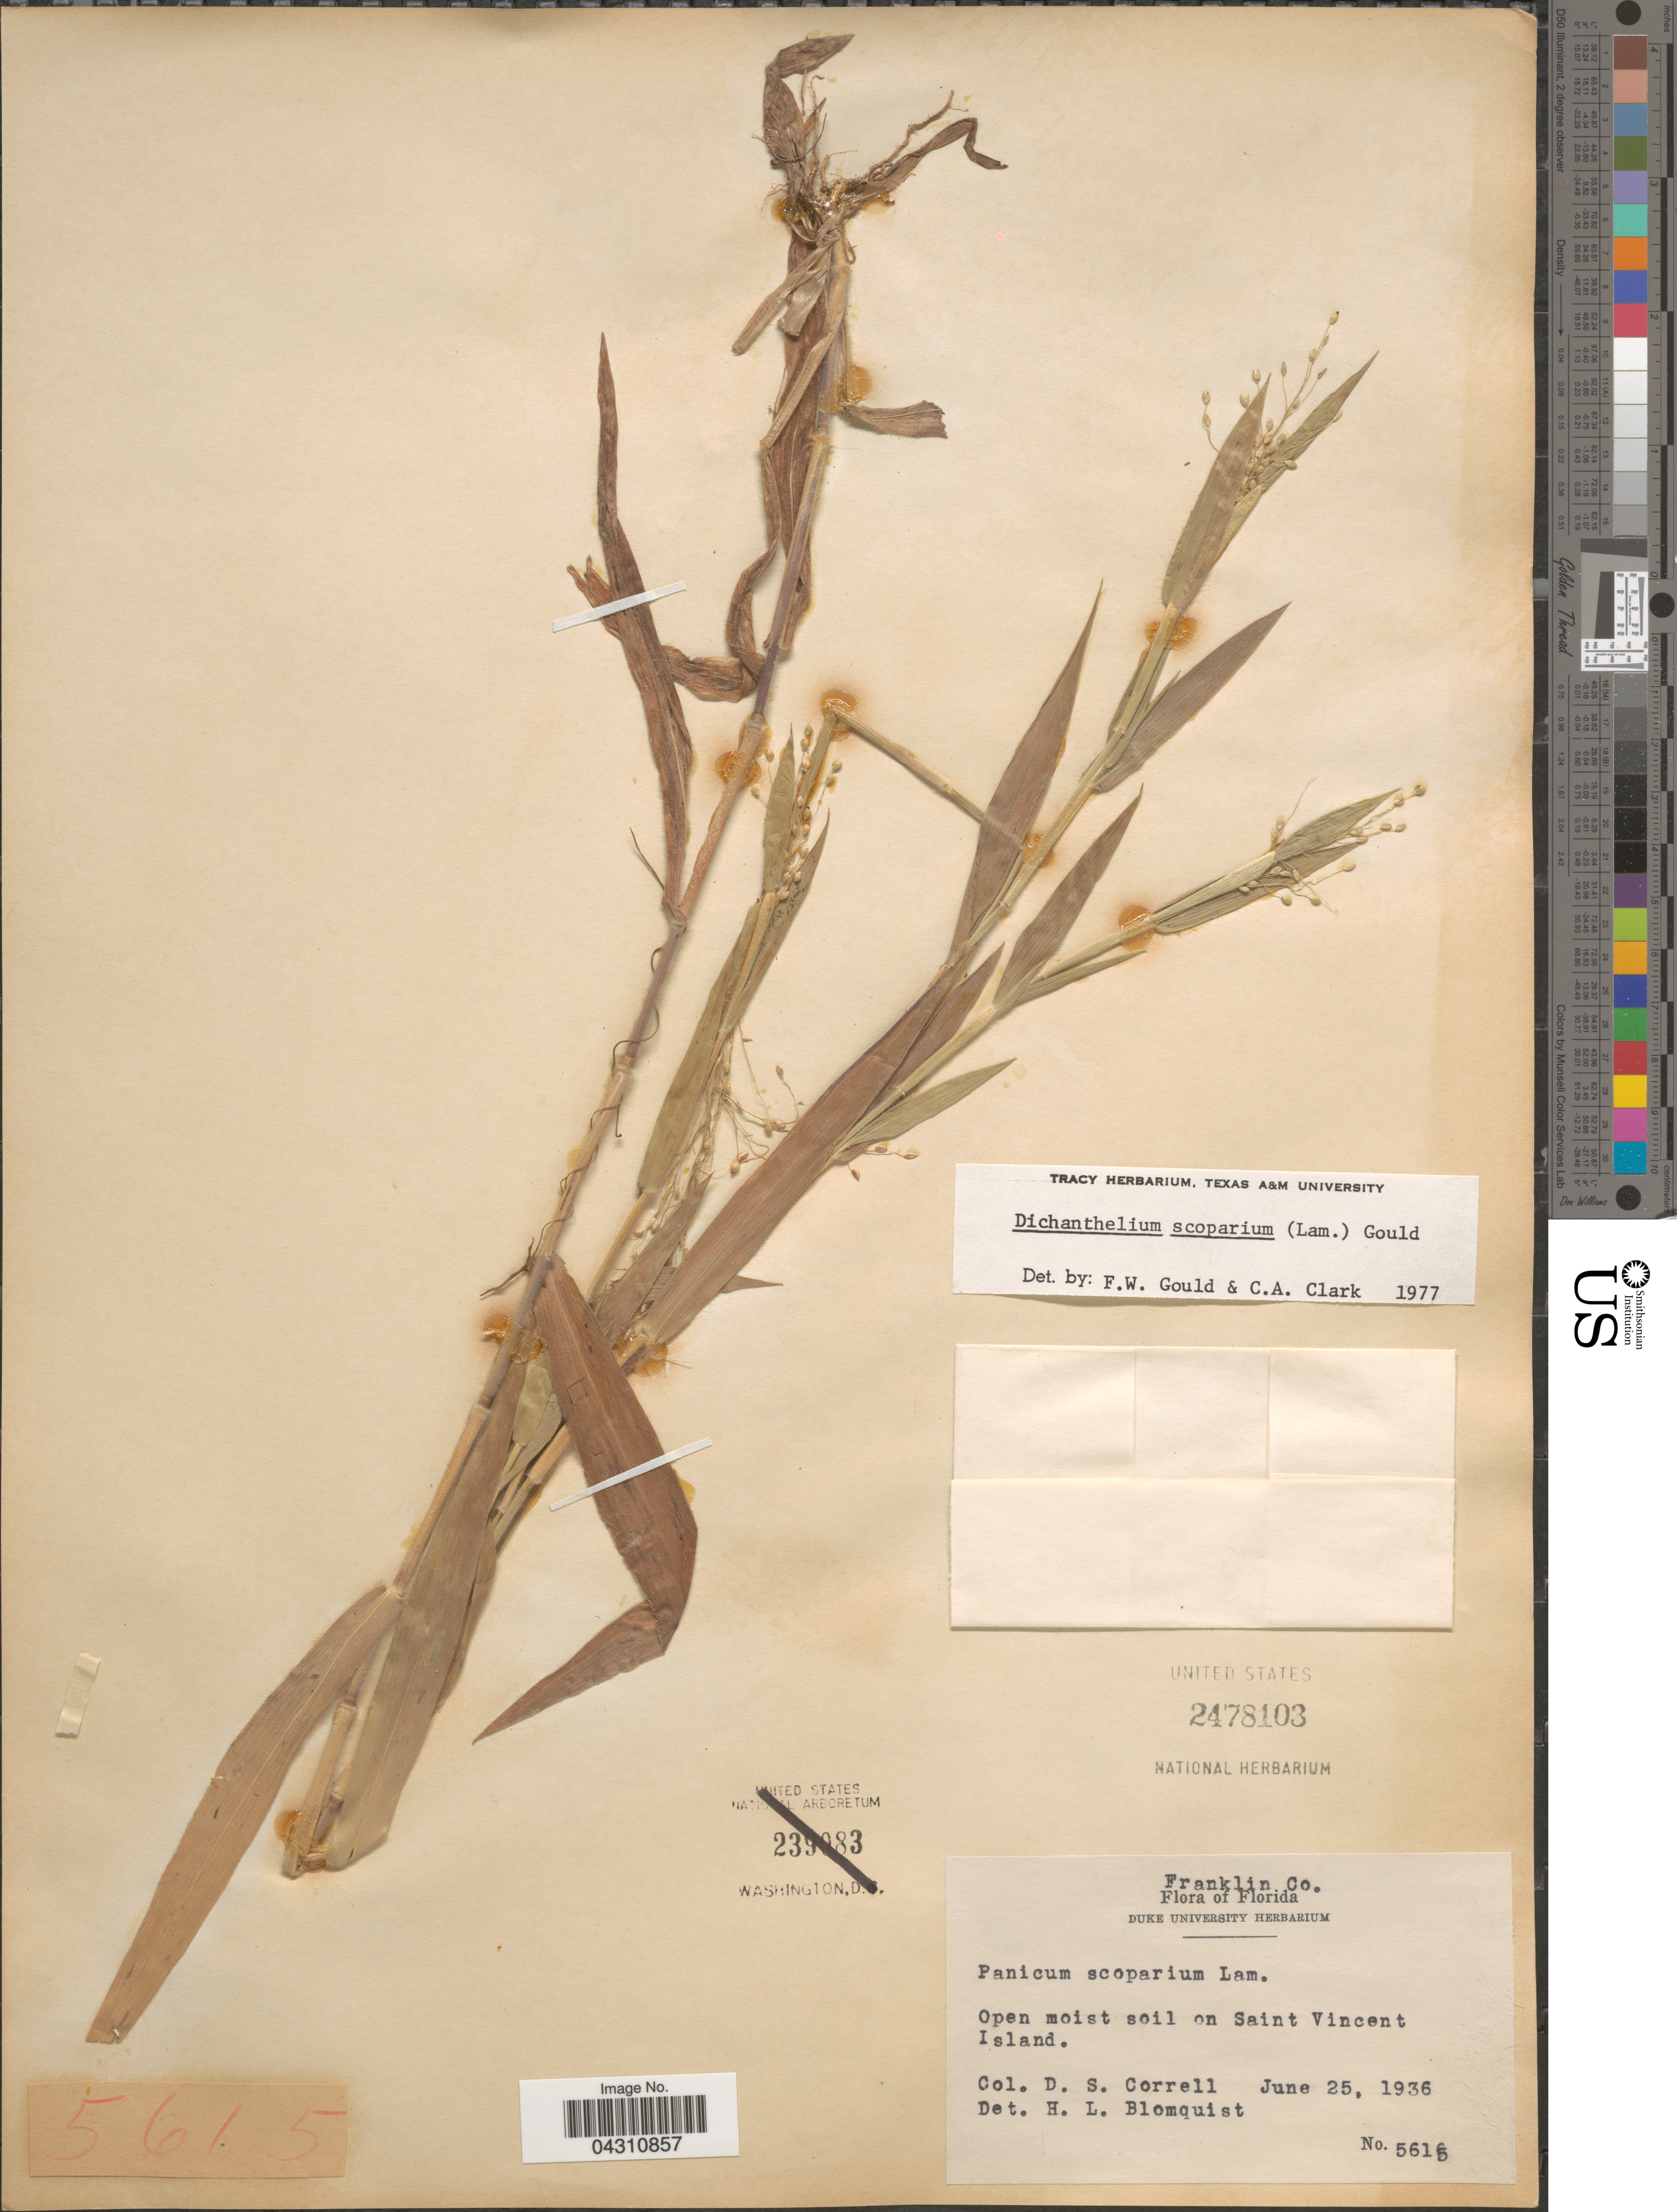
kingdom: Plantae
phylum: Tracheophyta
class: Liliopsida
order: Poales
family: Poaceae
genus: Dichanthelium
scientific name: Dichanthelium scoparium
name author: (Lam.) Gould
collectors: D. S. Correll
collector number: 5615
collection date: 1936-06-25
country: United States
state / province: Florida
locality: Franklin Co. Open moist soil on Saint Vincent Island.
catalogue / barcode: US 2478103